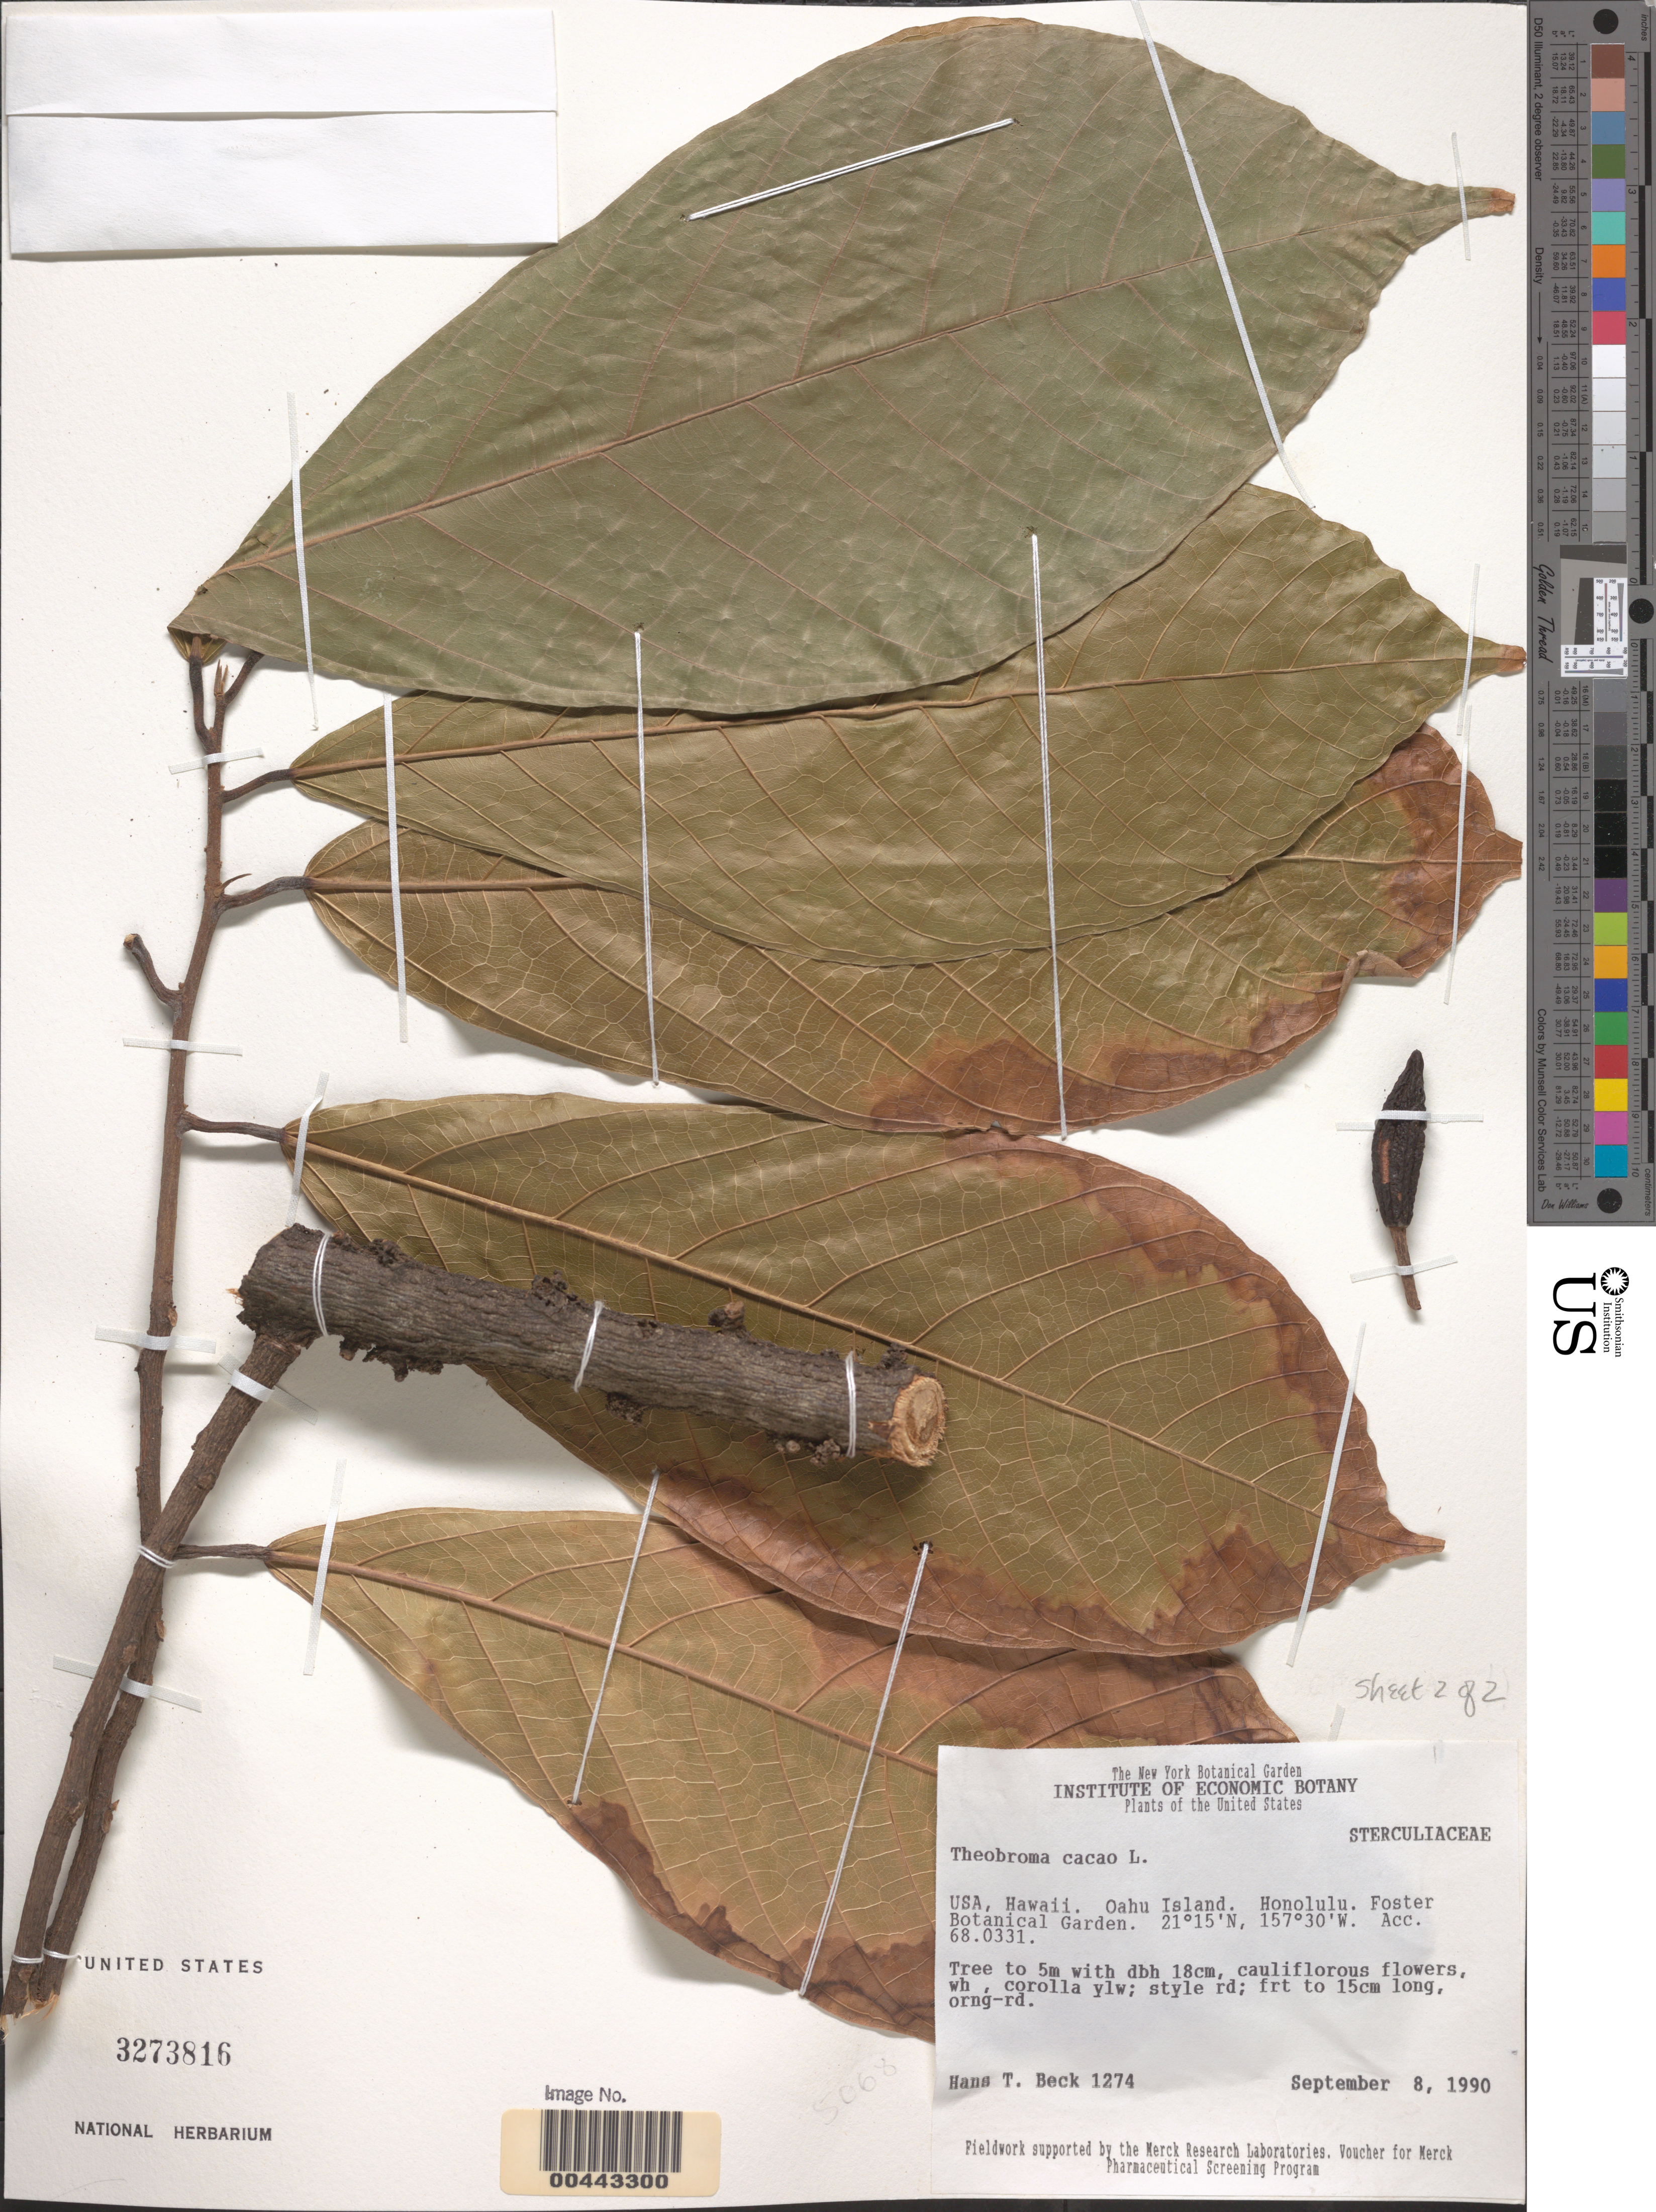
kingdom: Plantae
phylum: Tracheophyta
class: Magnoliopsida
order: Malvales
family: Malvaceae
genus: Theobroma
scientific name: Theobroma cacao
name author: L.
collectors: H. T. Beck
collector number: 1274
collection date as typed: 8 Sep 1990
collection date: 1990-09-08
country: United States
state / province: Hawaii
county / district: Honolulu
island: Oahu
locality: Honolulu. Foster Botanical Garden.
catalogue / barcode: US 3273816